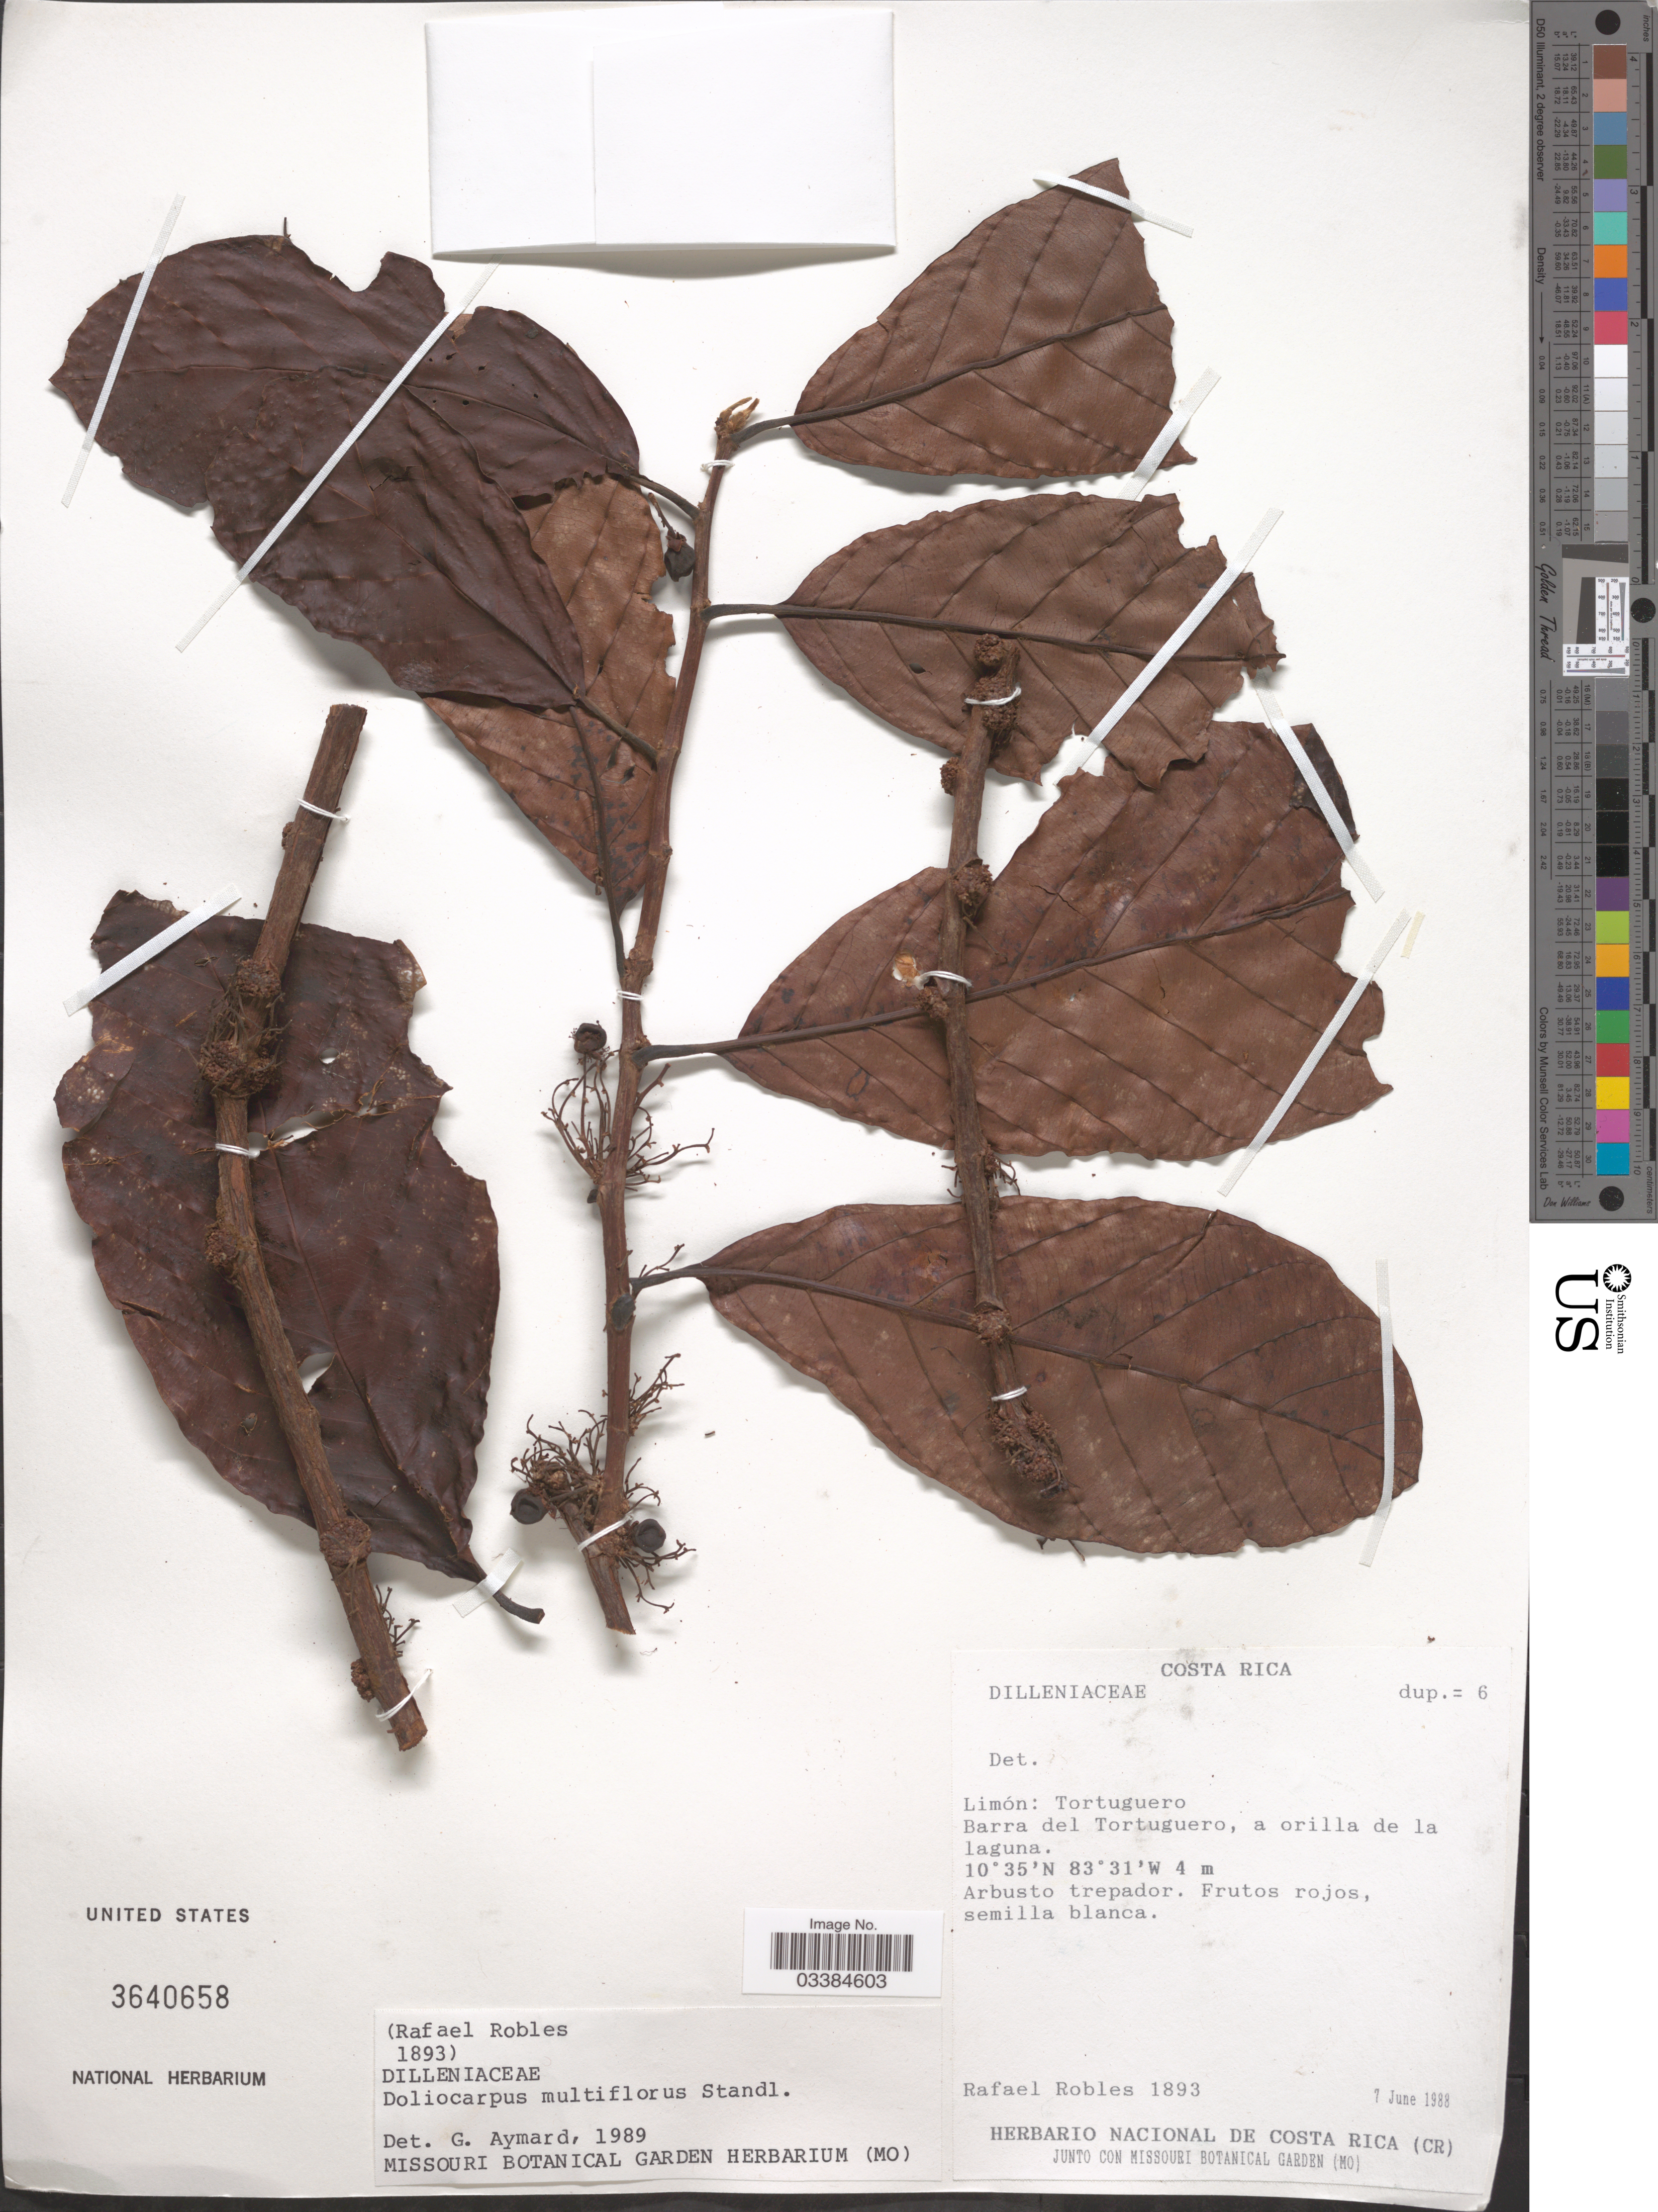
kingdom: Plantae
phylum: Tracheophyta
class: Magnoliopsida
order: Dilleniales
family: Dilleniaceae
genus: Doliocarpus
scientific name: Doliocarpus multiflorus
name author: Standl.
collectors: R. Robles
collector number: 1893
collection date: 1988-06-07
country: Costa Rica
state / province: Limón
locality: Tortuguero. Barra del Tortuguero, a orilla de la laguna.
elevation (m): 4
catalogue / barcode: US 3640658